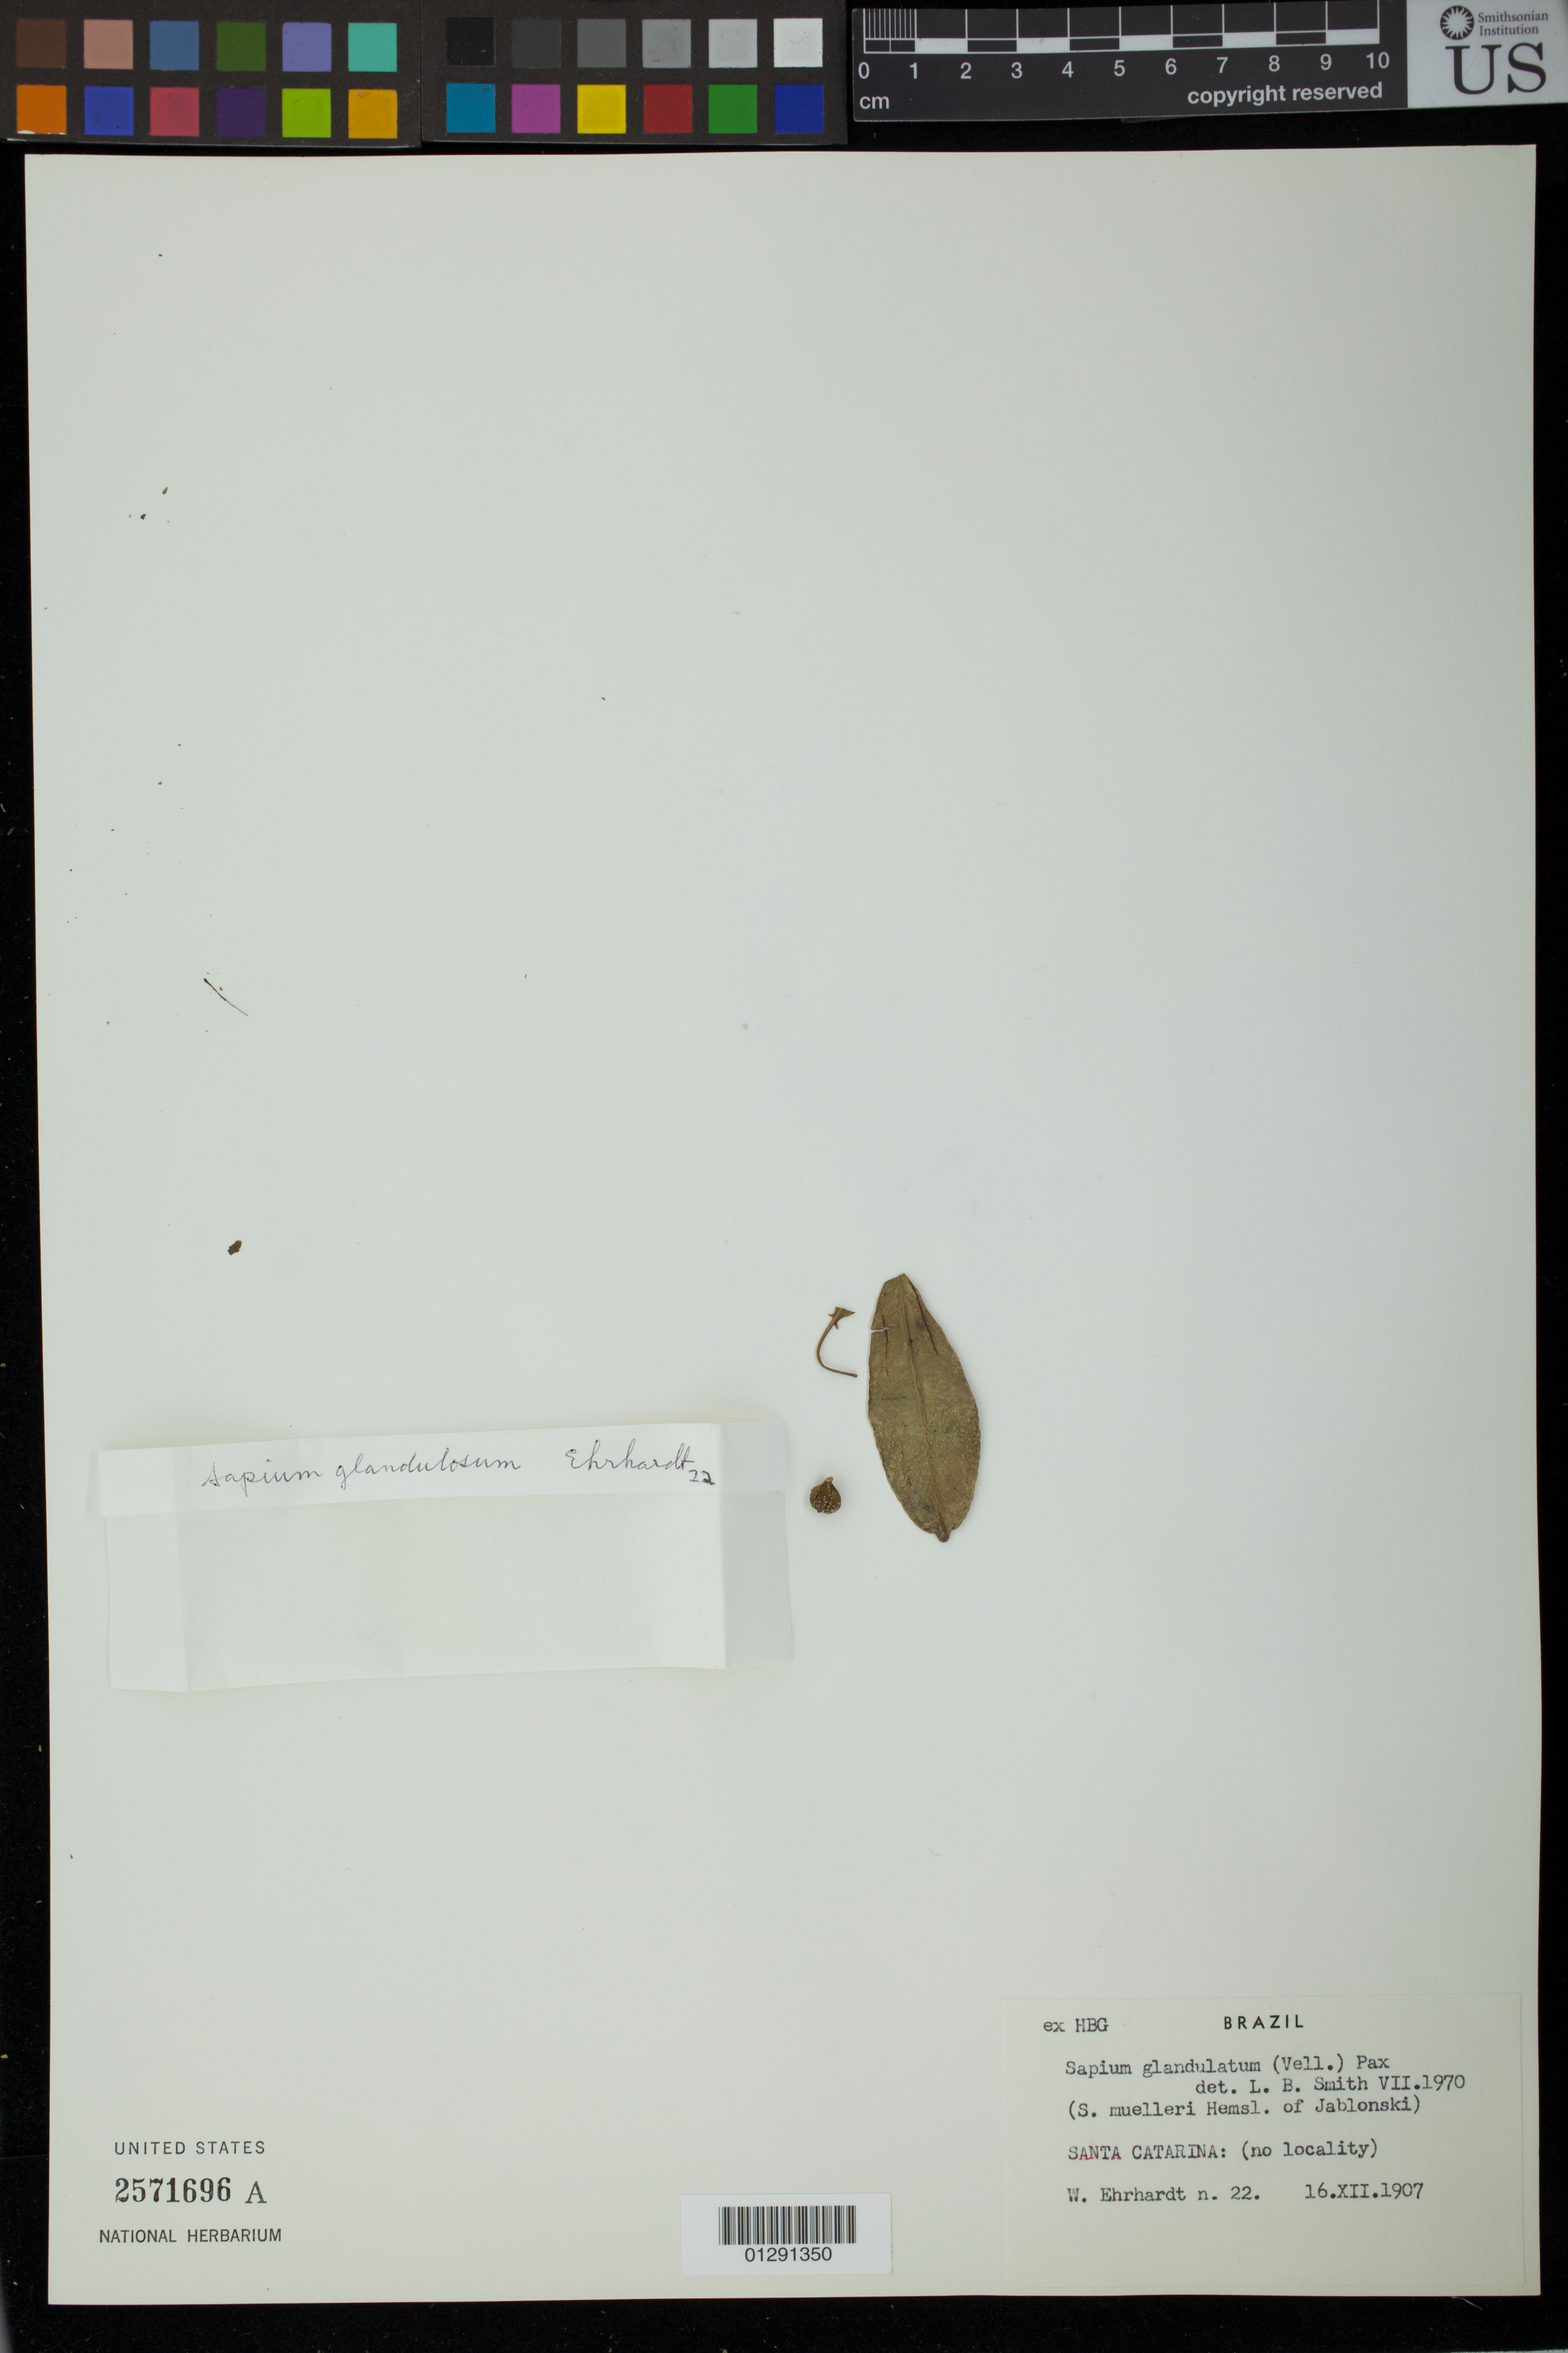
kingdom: Plantae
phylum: Tracheophyta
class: Magnoliopsida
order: Malpighiales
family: Euphorbiaceae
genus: Sapium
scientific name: Sapium glandulatum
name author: (Vell.) Pax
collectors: W. Ehrhardt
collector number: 22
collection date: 1907-12-16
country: Brazil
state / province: Santa Catarina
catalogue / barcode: US 2571696A